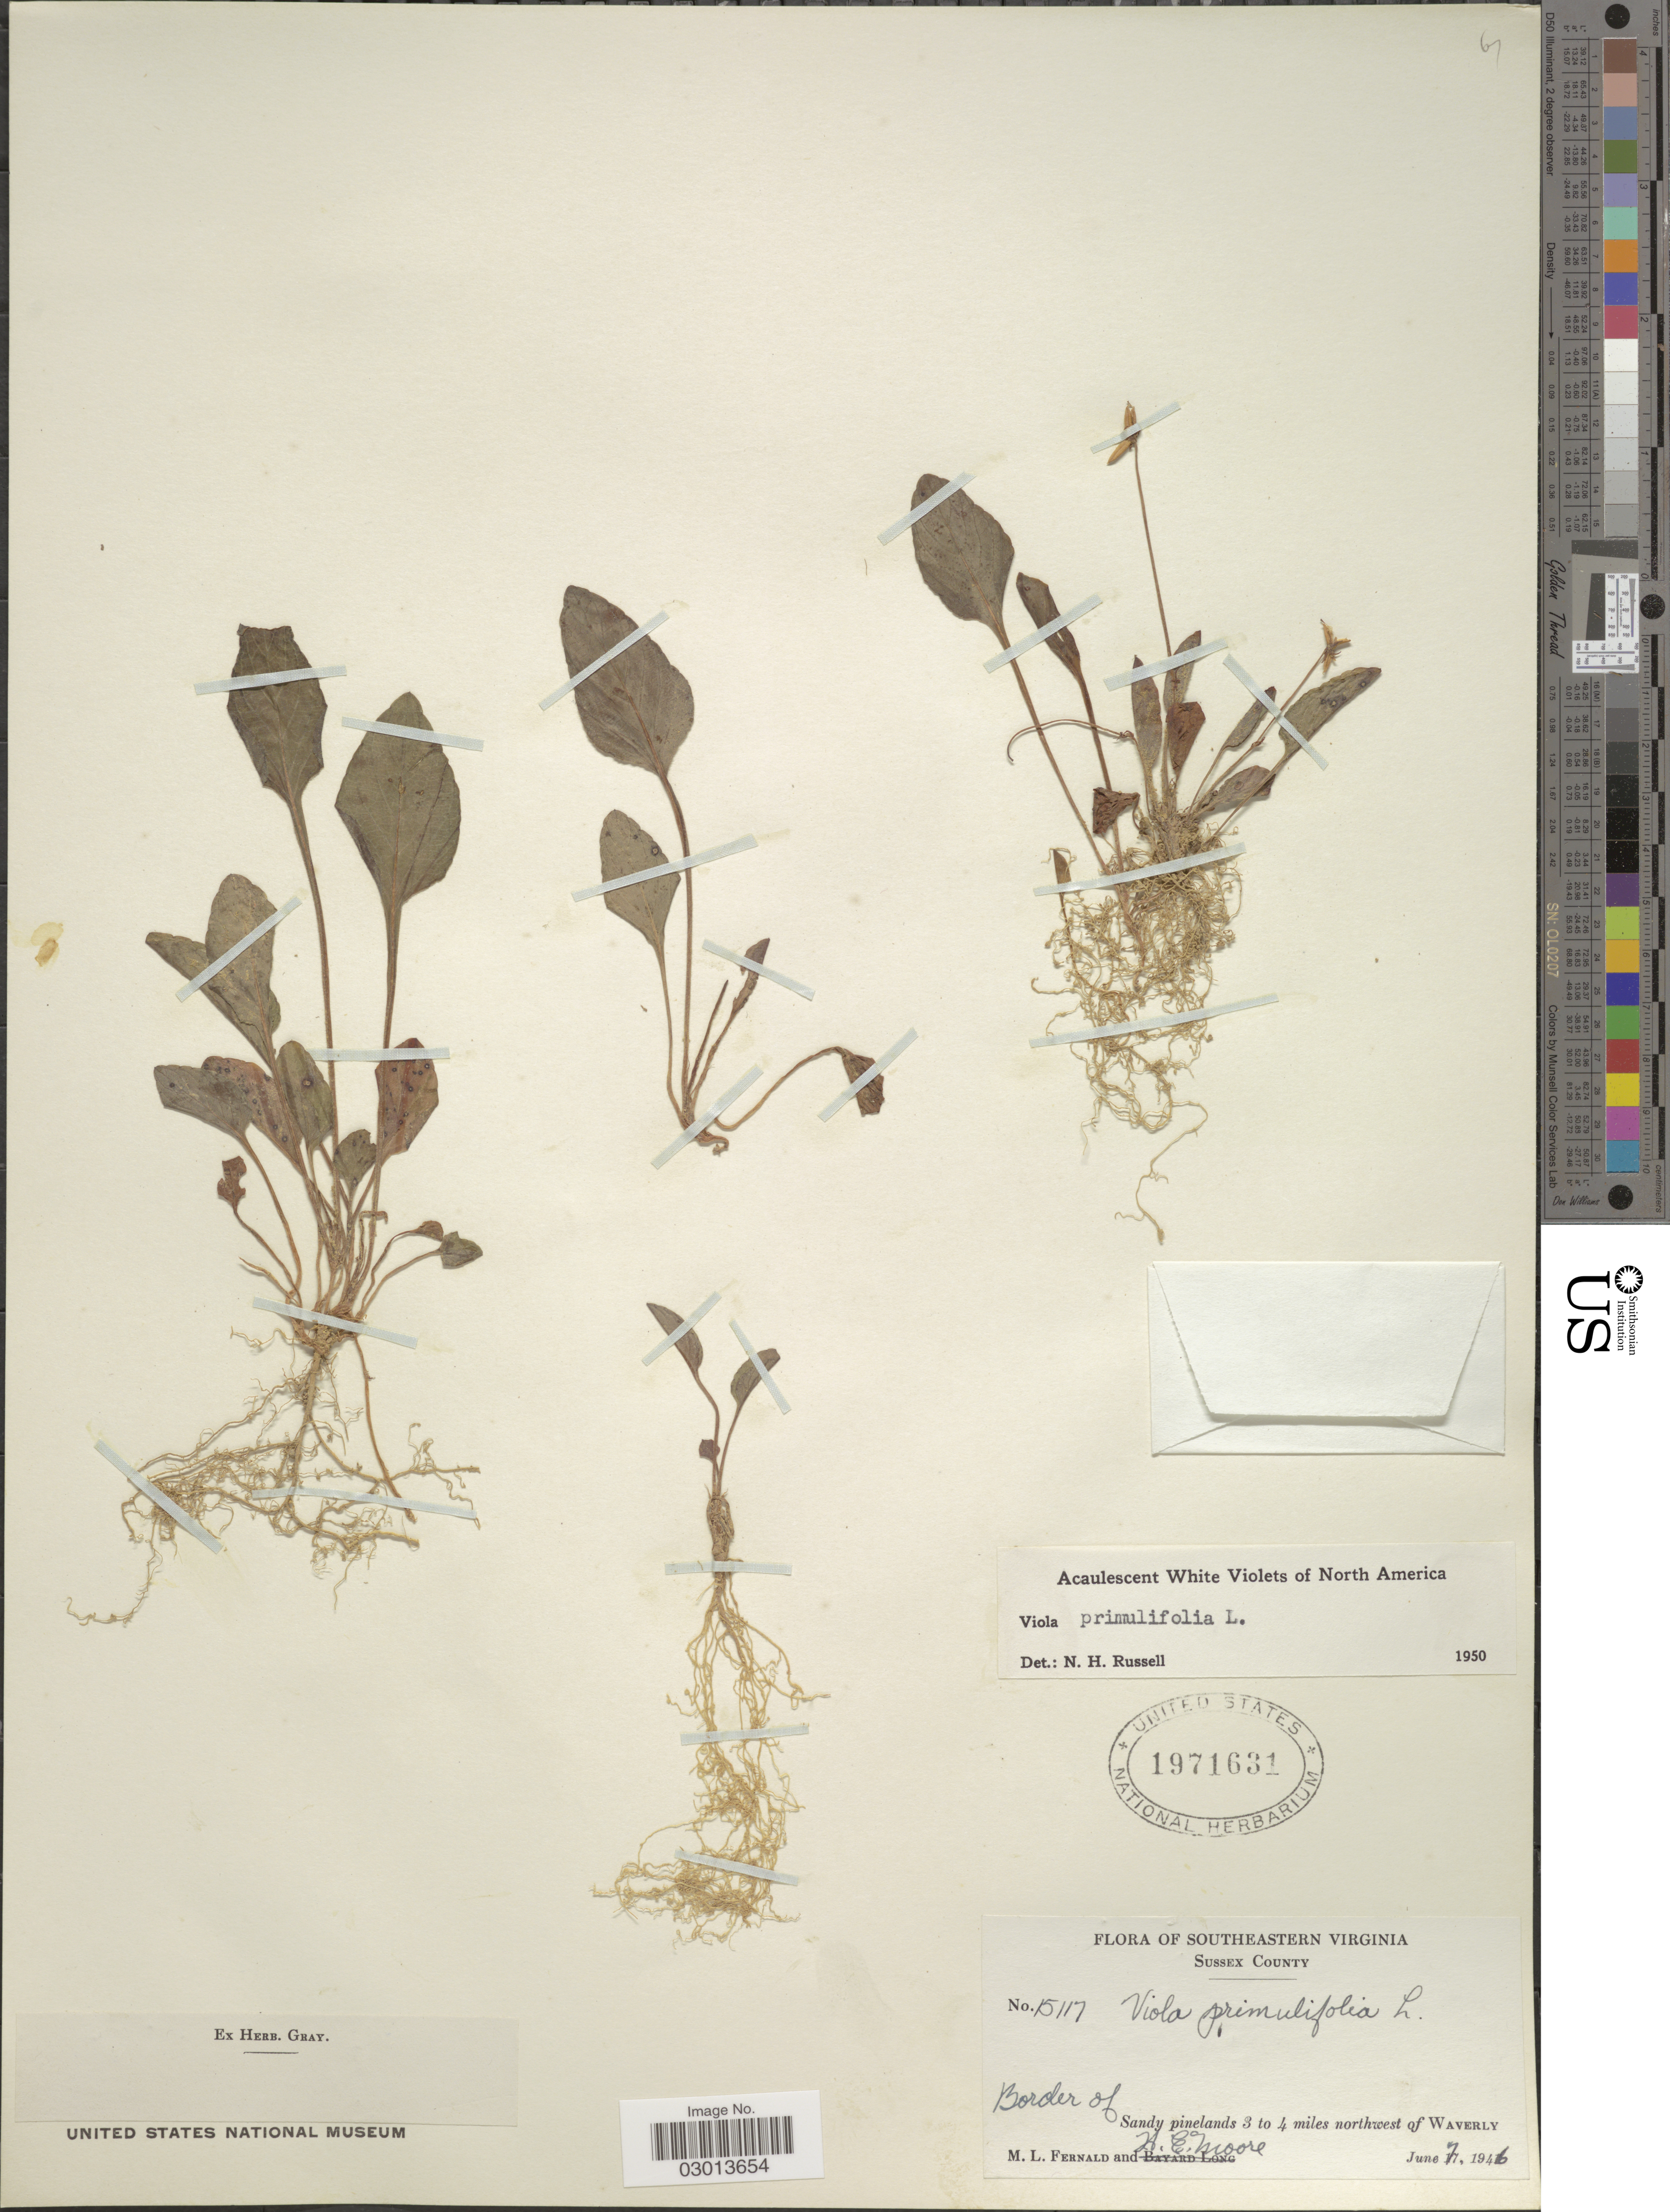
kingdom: Plantae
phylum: Tracheophyta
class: Magnoliopsida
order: Malpighiales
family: Violaceae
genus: Viola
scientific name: Viola primulifolia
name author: L.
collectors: M. L. Fernald & H. Moore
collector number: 15117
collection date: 1946-06-07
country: United States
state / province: Virginia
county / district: Sussex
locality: Southeastern Virginia. Sussex County. Border of Sandy pinelands 3 to 4 miles northwest of Waverly.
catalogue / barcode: US 1971631